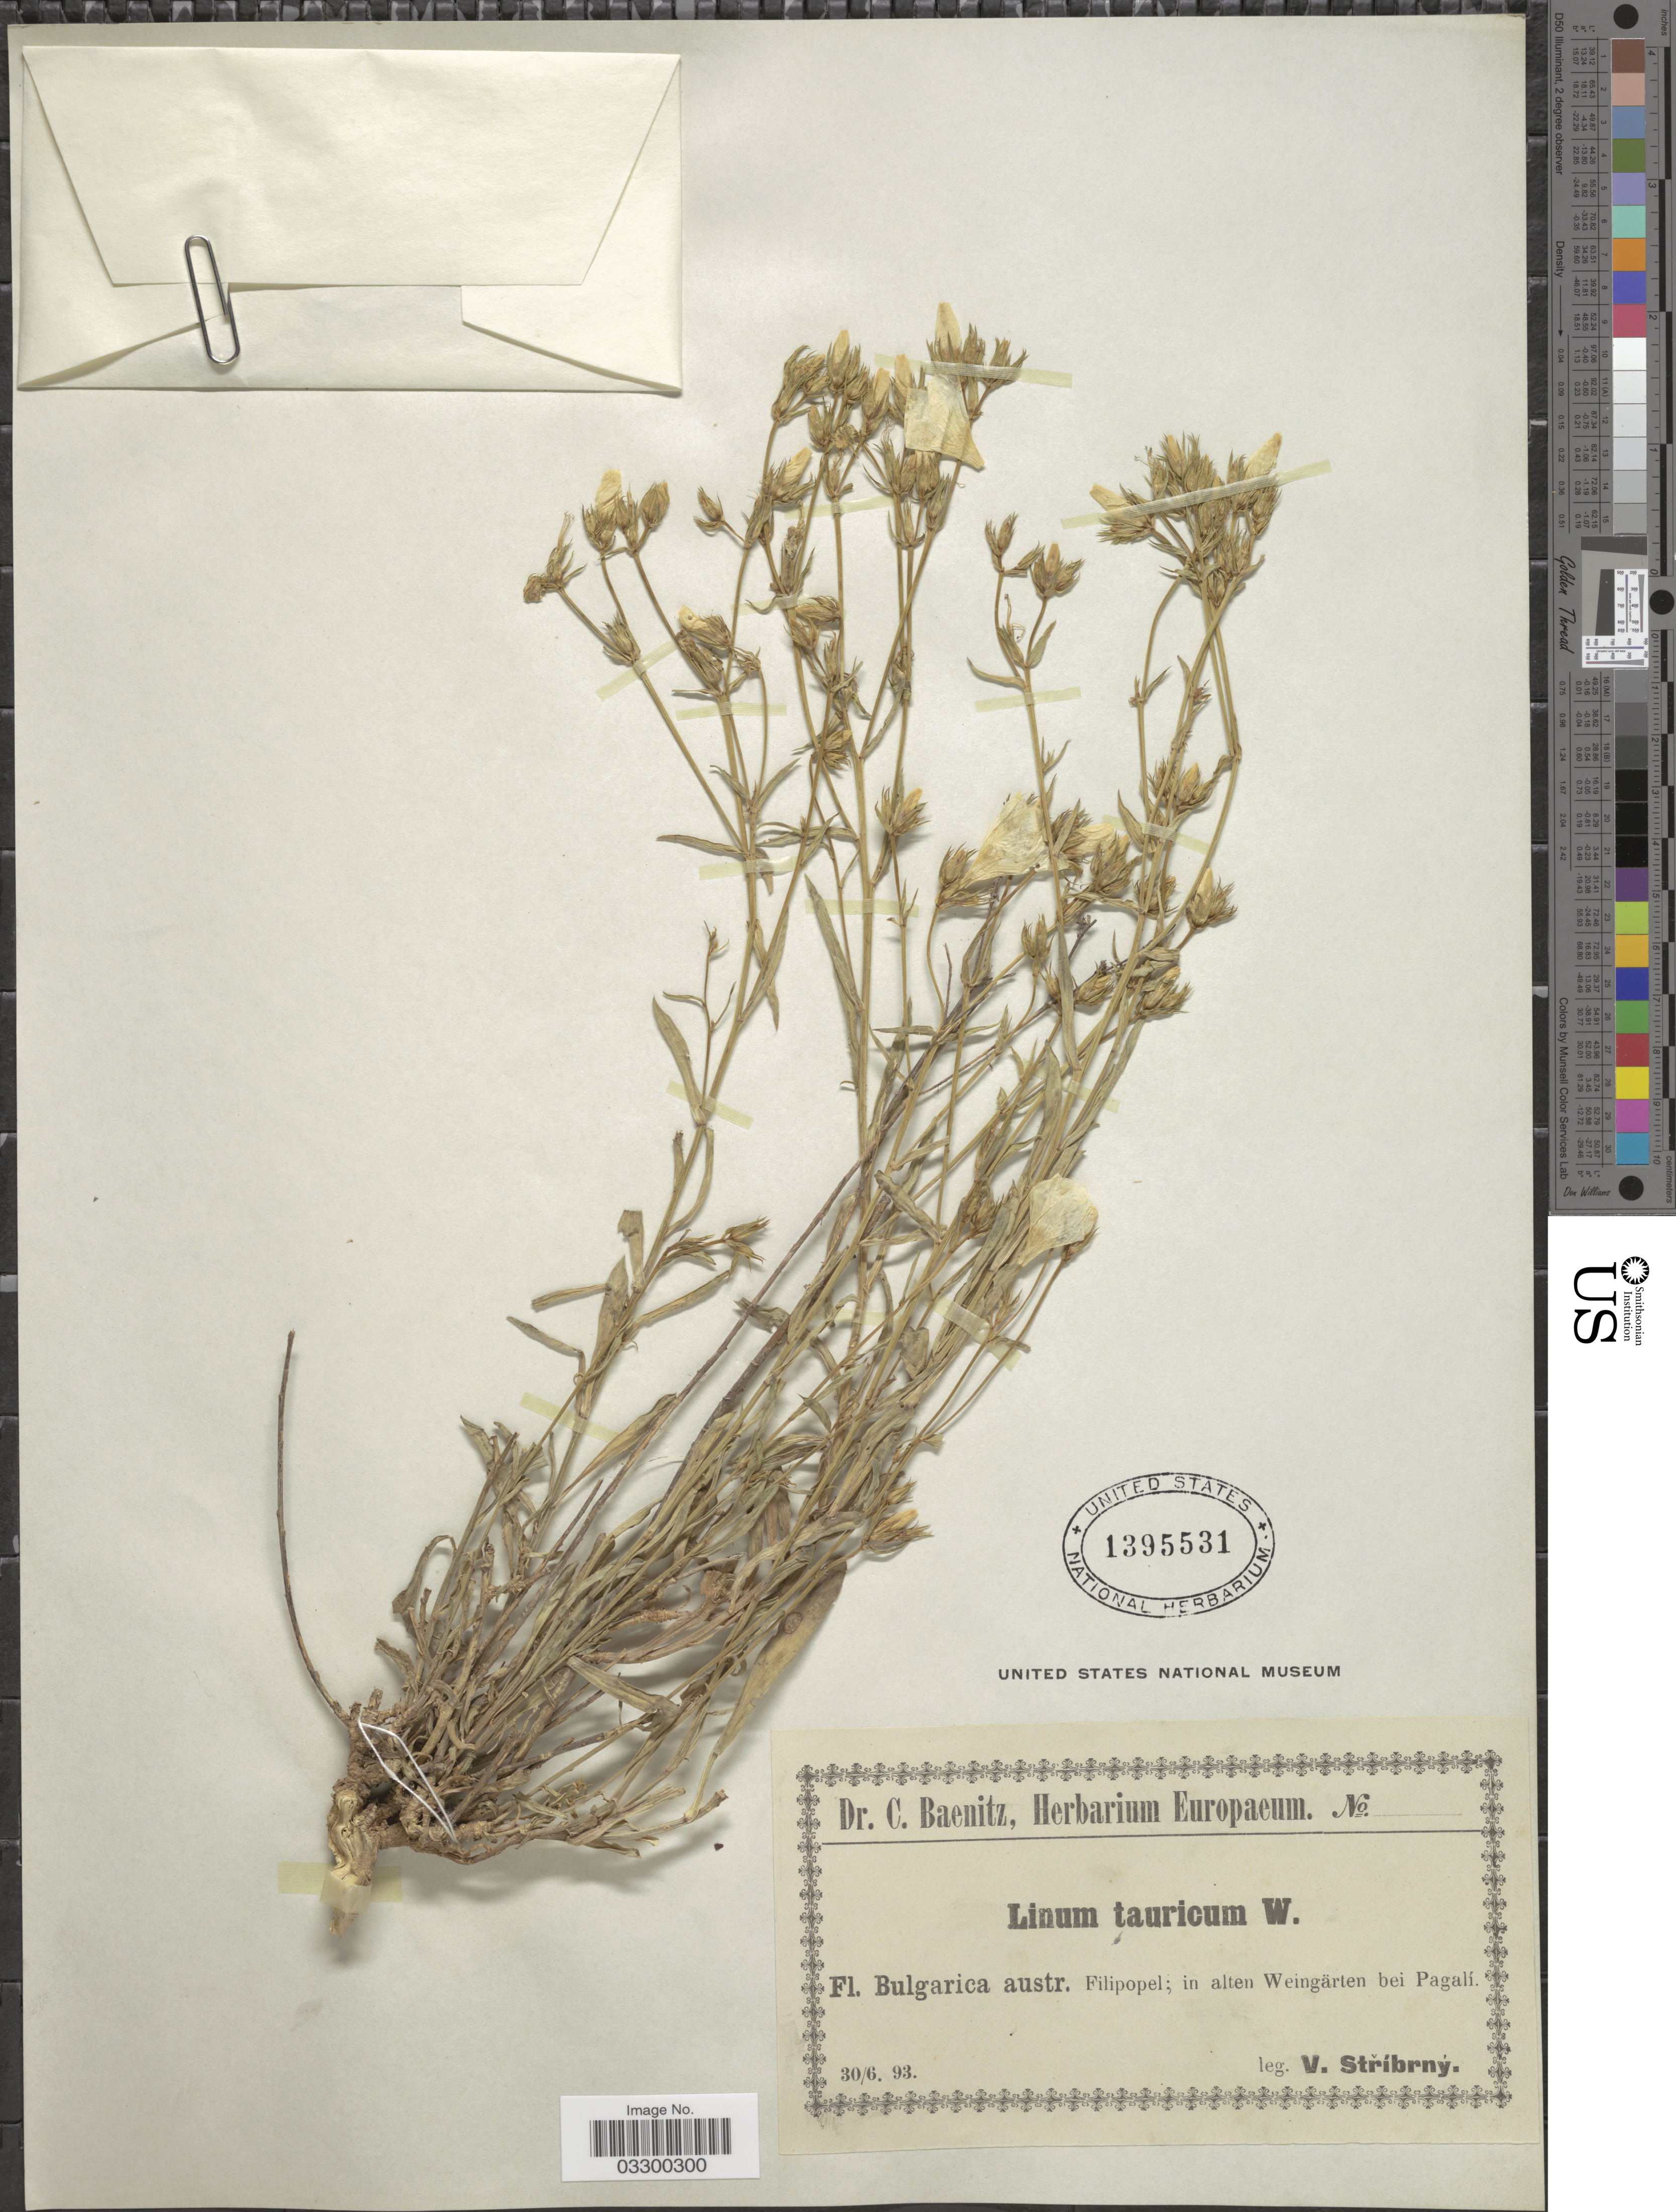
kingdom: Plantae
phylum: Tracheophyta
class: Magnoliopsida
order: Malpighiales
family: Linaceae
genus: Linum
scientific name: Linum tenuifolium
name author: L.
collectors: V. Stribrny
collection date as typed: Transcribed d/m/y: 30/6/93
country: Bulgaria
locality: Bulgarica austr. Filipopel; in alten Weingärten bei Pagalí.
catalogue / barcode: US 1395531